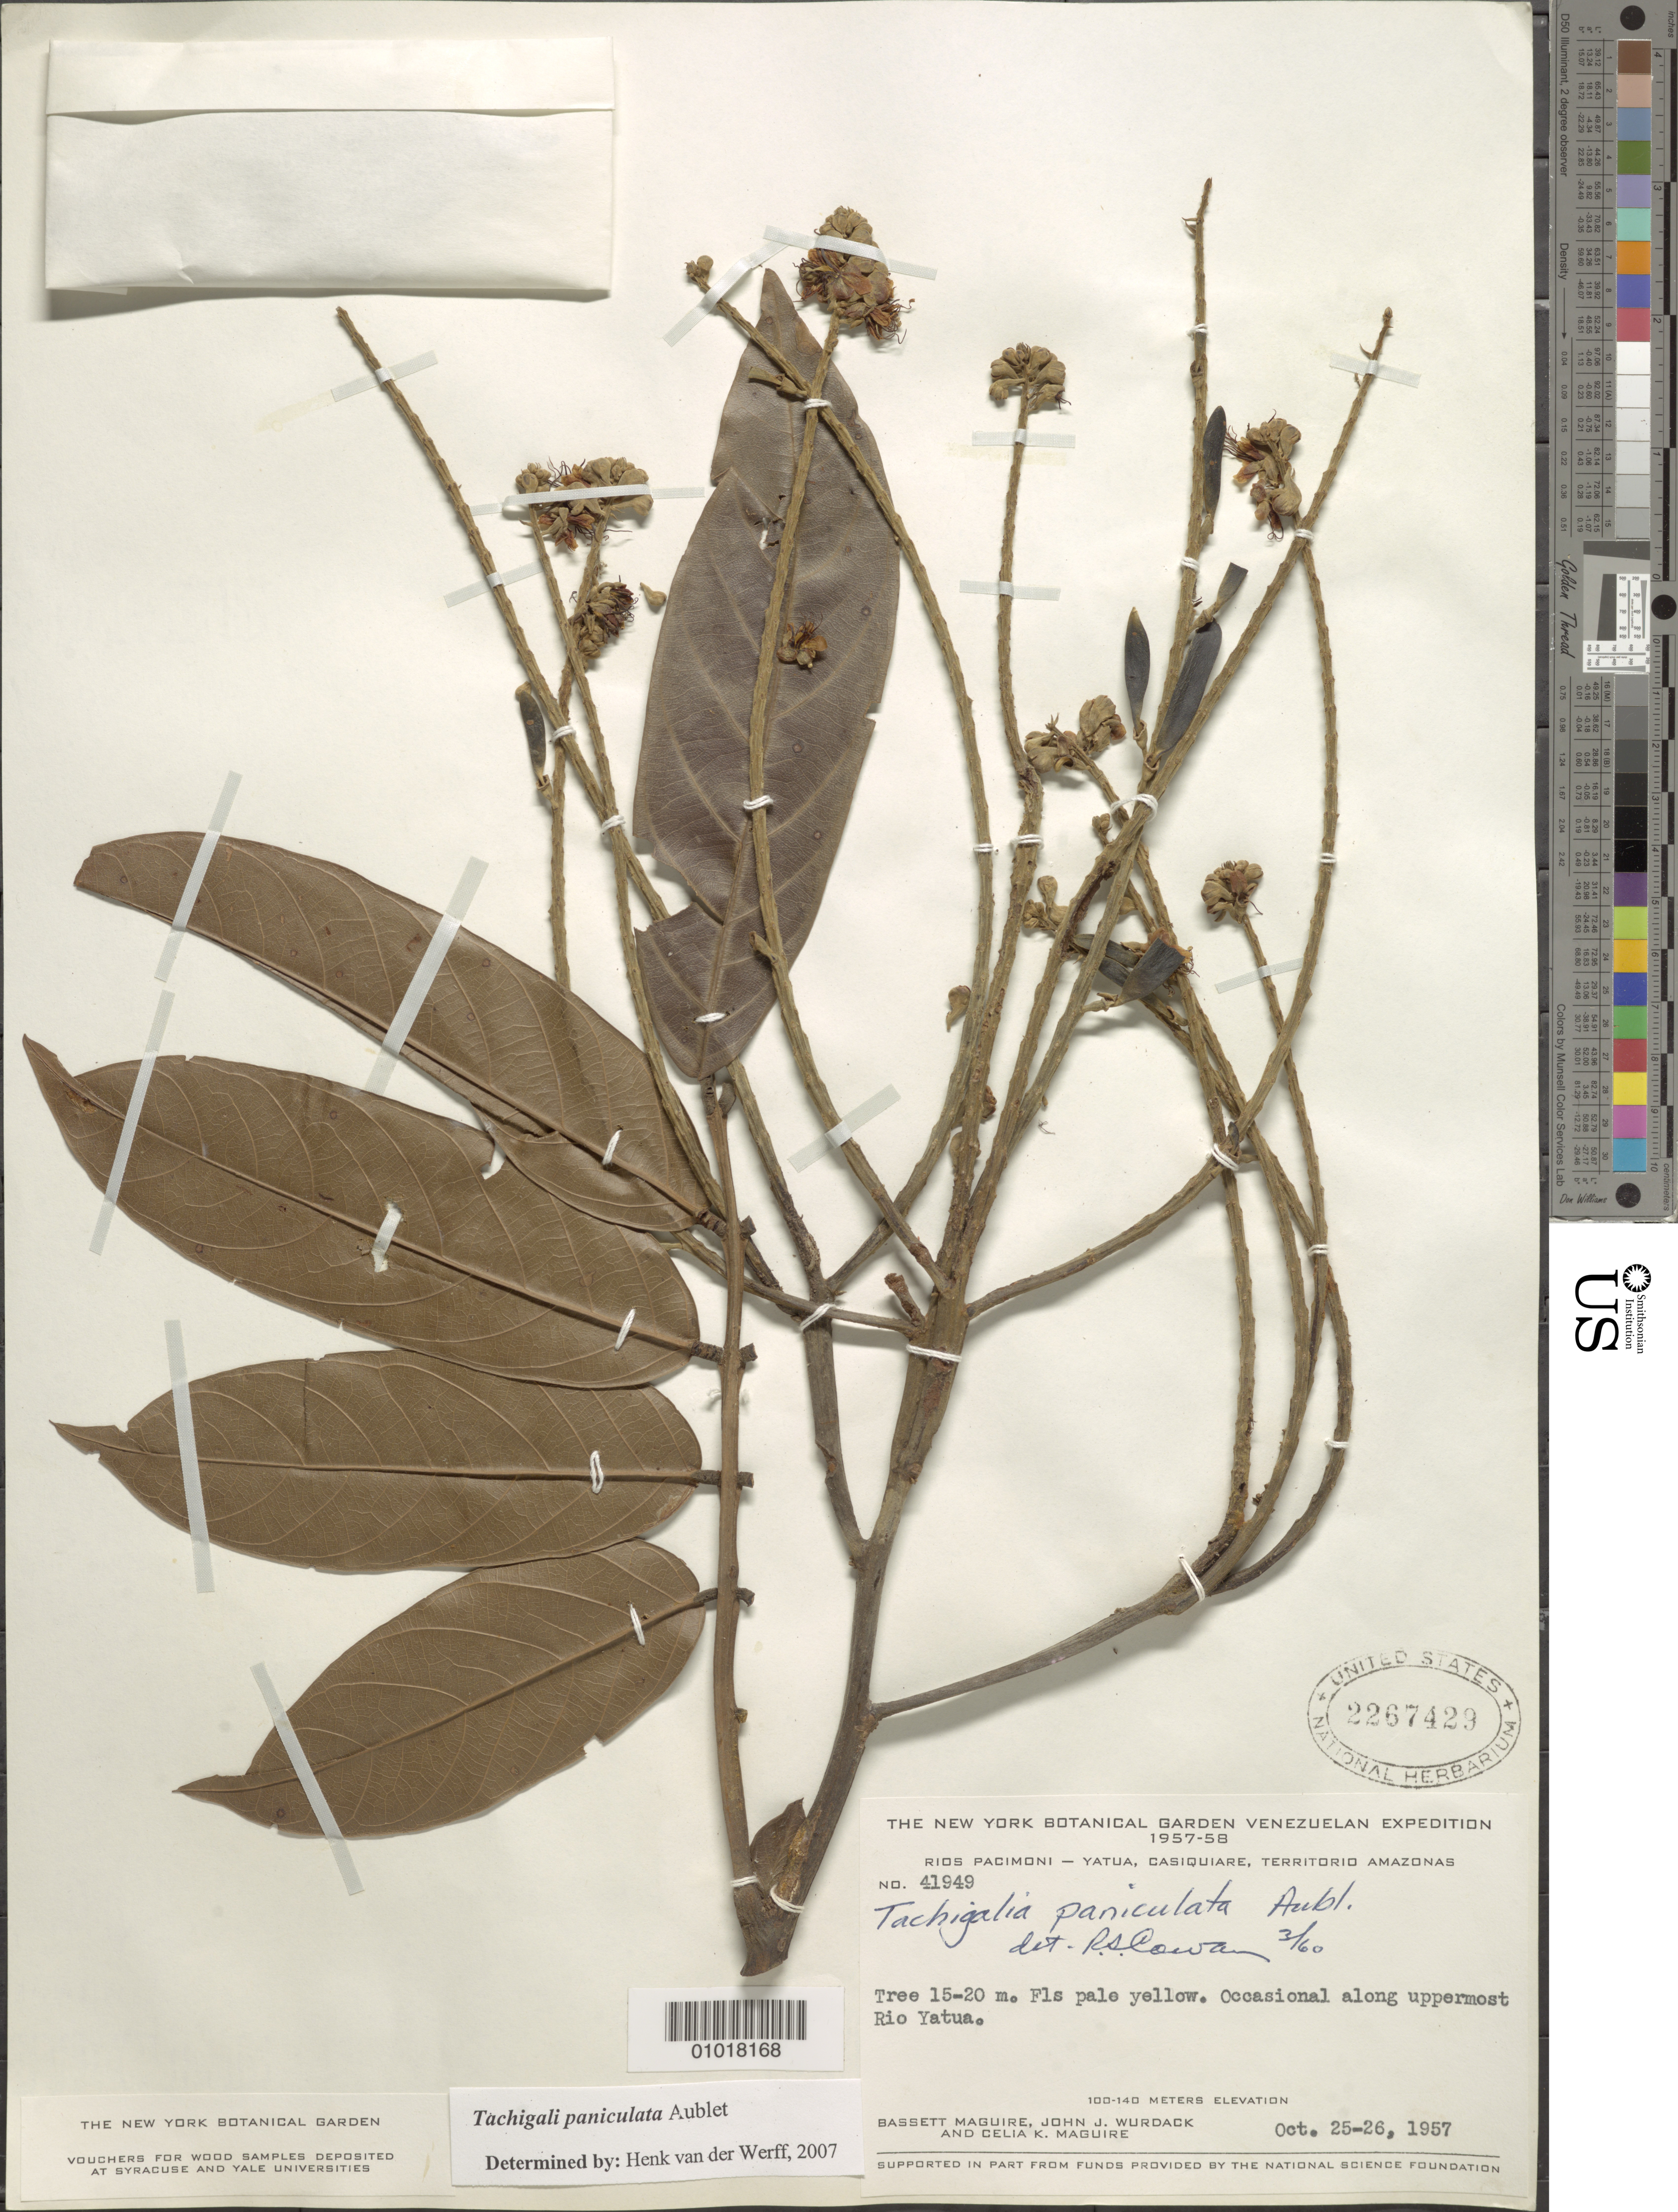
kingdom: Plantae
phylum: Tracheophyta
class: Magnoliopsida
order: Fabales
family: Fabaceae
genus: Tachigali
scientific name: Tachigali paniculata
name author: Aubl.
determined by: van der Werff, H., (MO), Missouri Botanical Garden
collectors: B. Maguire, J. J. Wurdack & C. K. Maguire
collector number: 41949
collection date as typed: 25-Oct-57 to 26-Oct-57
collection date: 1957-10-25/1957-10-26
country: Venezuela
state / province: Amazonas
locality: Río Yatua, uppermost part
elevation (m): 100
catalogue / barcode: US 2267429